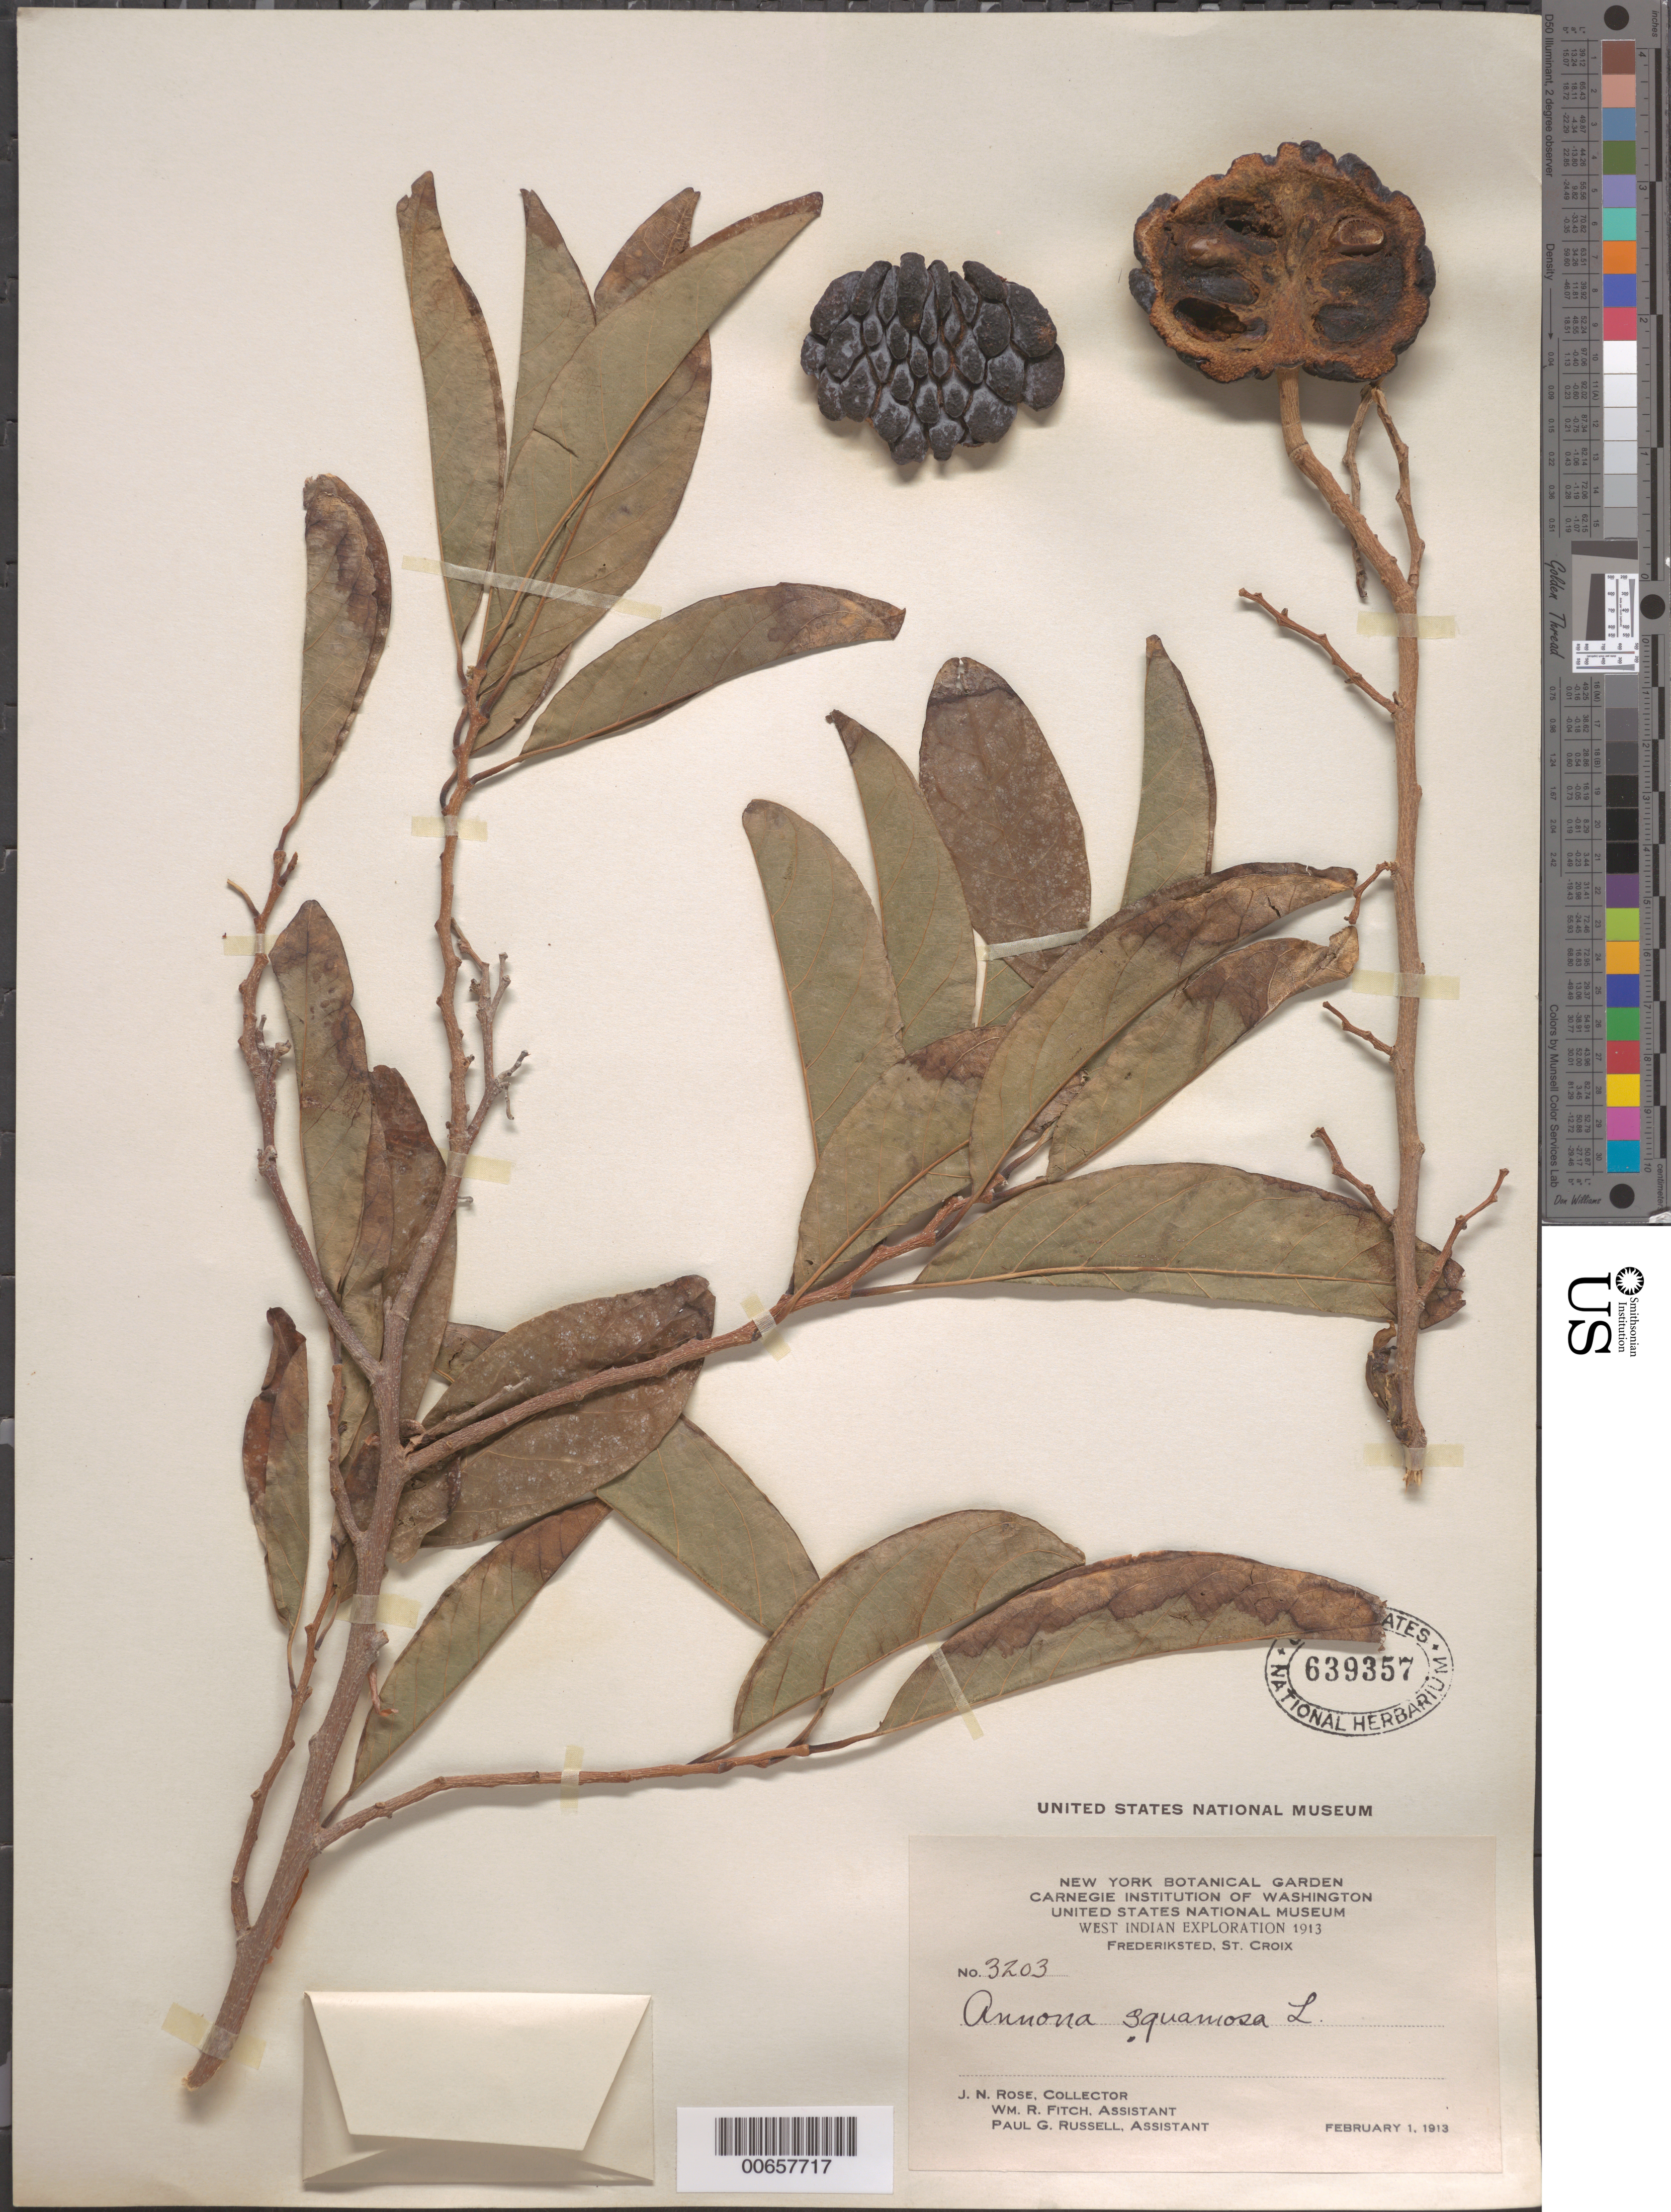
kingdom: Plantae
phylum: Tracheophyta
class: Magnoliopsida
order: Magnoliales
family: Annonaceae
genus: Annona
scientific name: Annona squamosa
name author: L.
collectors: J. N. Rose, W. R. Fitch & P. G. Russell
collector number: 3203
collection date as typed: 01 Feb 1913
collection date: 1913-02-01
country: U.S. Virgin Islands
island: St. Croix Island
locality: Frederiksted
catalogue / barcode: US 639357